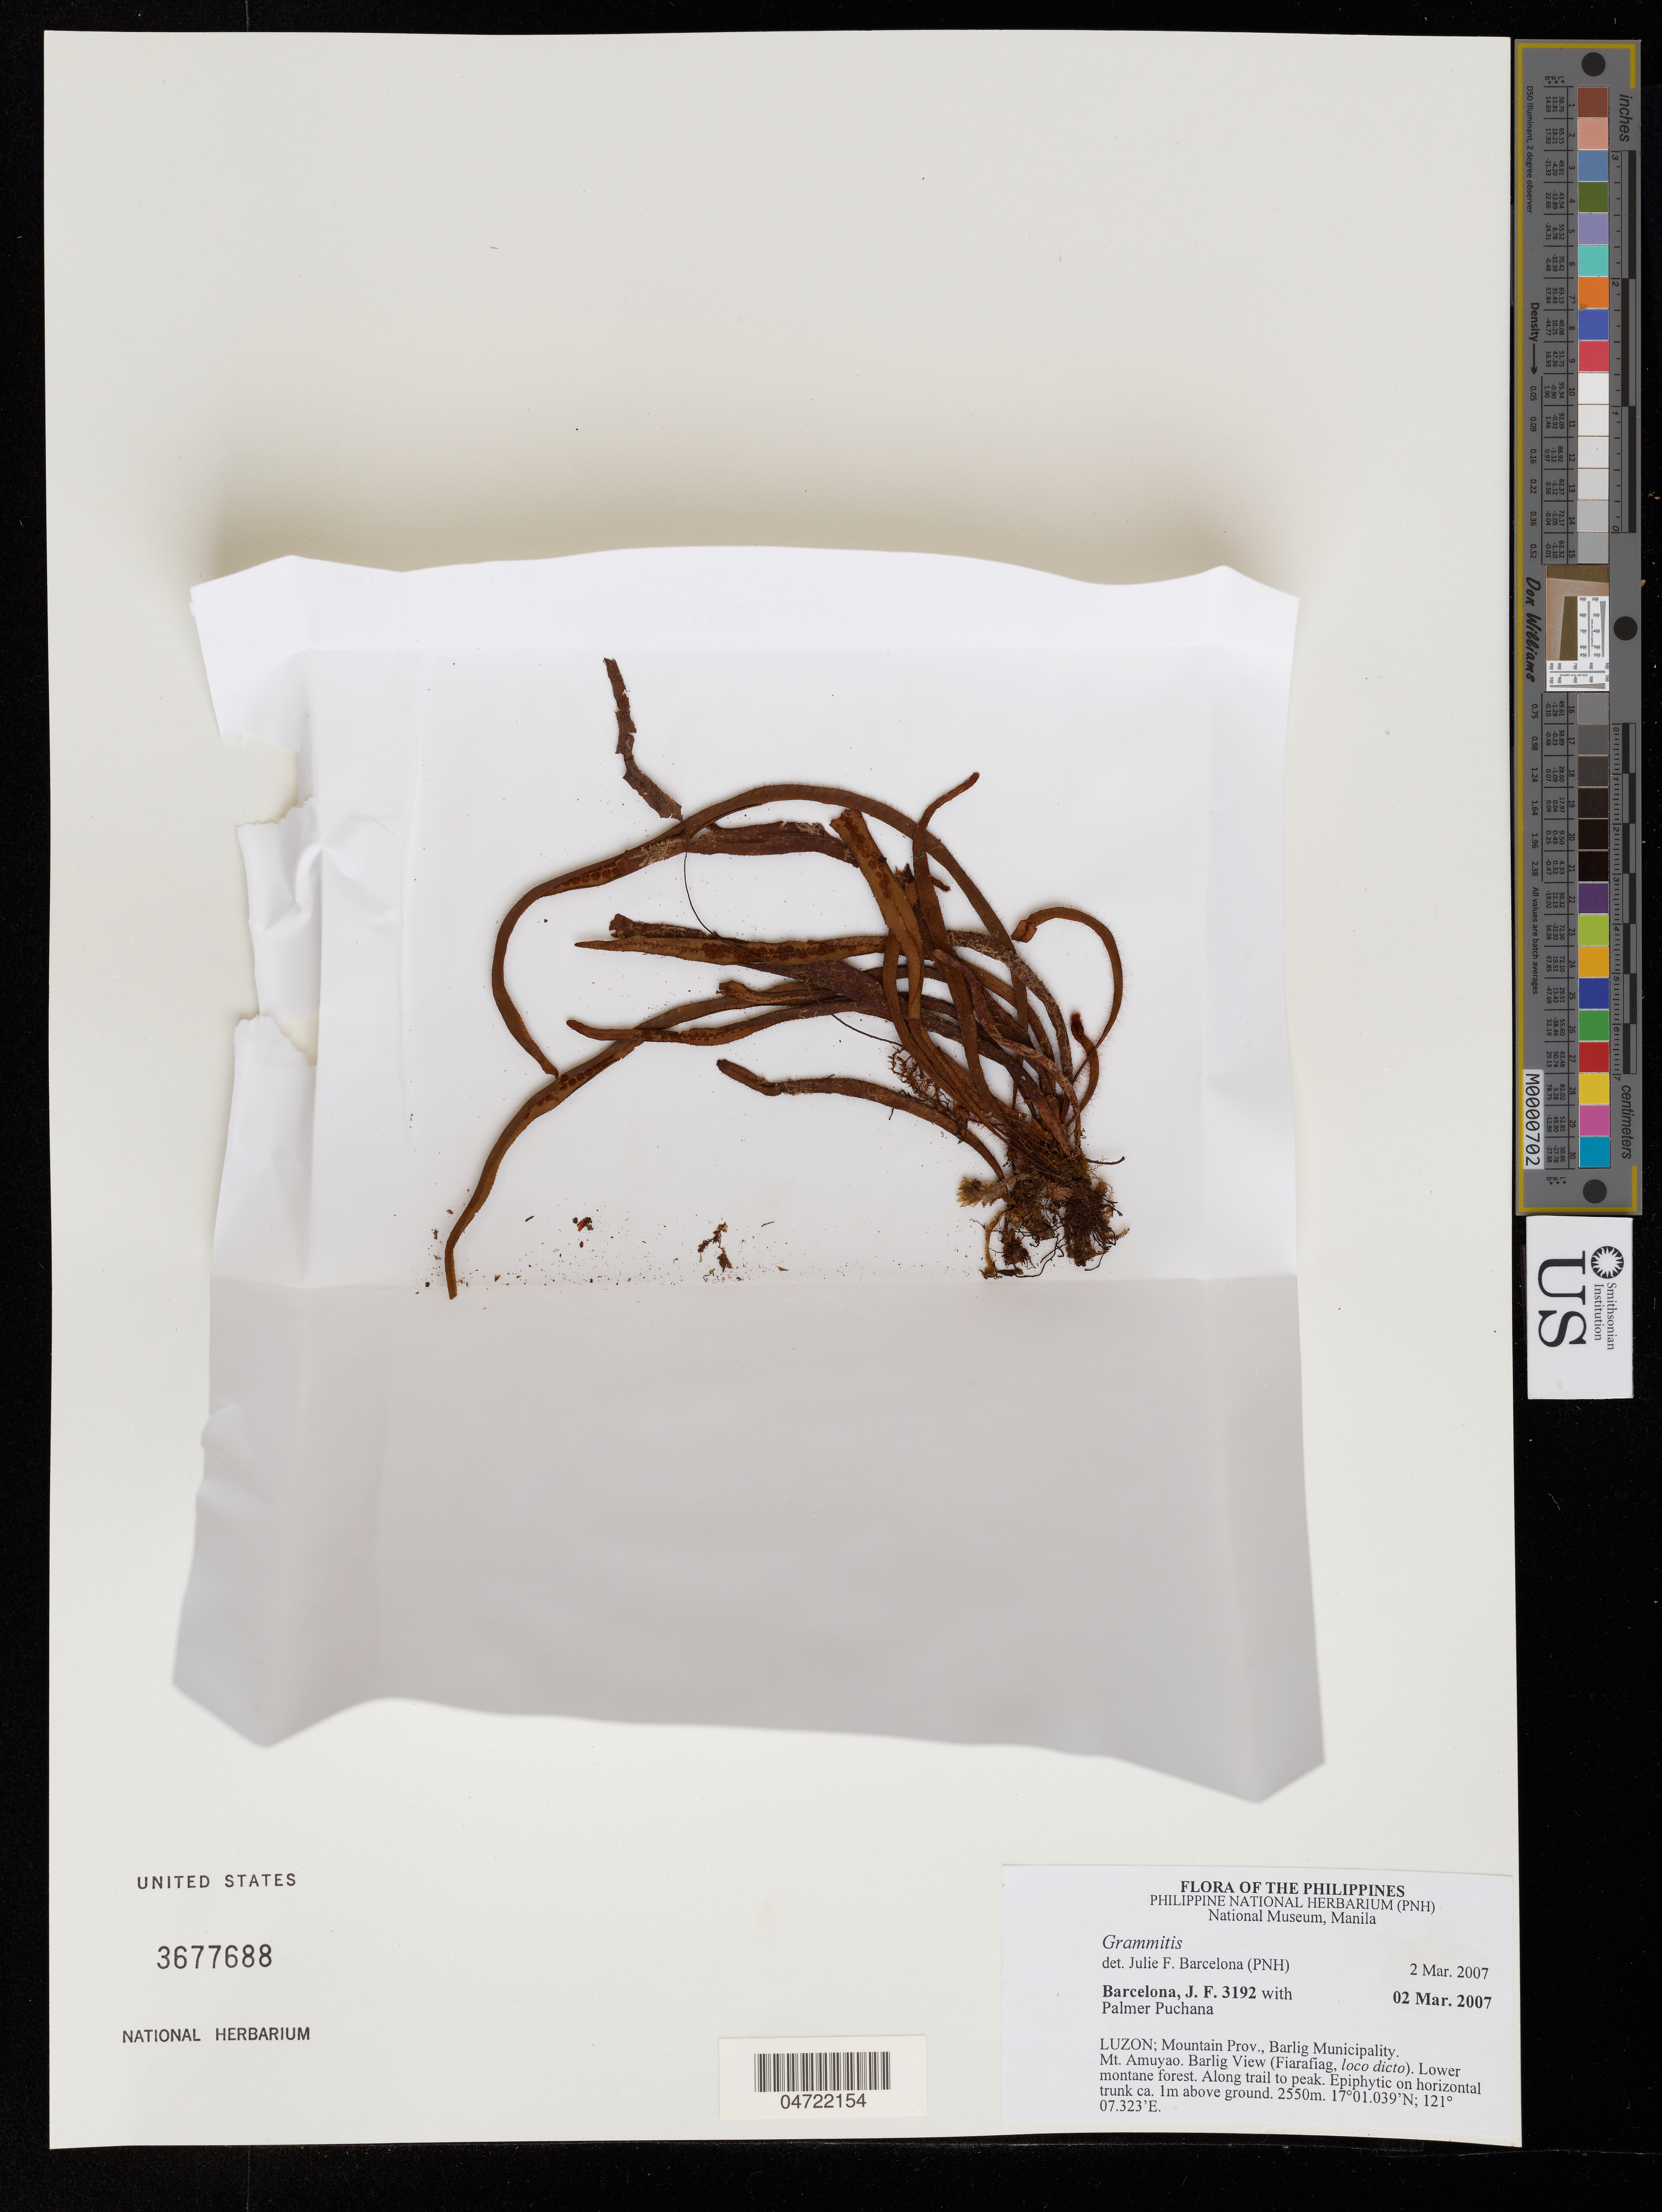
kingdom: Plantae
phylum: Tracheophyta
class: Polypodiopsida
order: Polypodiales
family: Polypodiaceae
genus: Grammitis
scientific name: Grammitis sp.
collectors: J. F. Barcelona & P. Puchana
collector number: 3192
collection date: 2007-03-02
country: Philippines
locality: Luzon, Mountains Prov., Barlig Municipality. Mt. Amuyao, Barlig View (Fiarafiag, loc dicto), Lower montane forest, Along trail to peak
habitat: Lower montane forest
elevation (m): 2550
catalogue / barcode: US 3677688